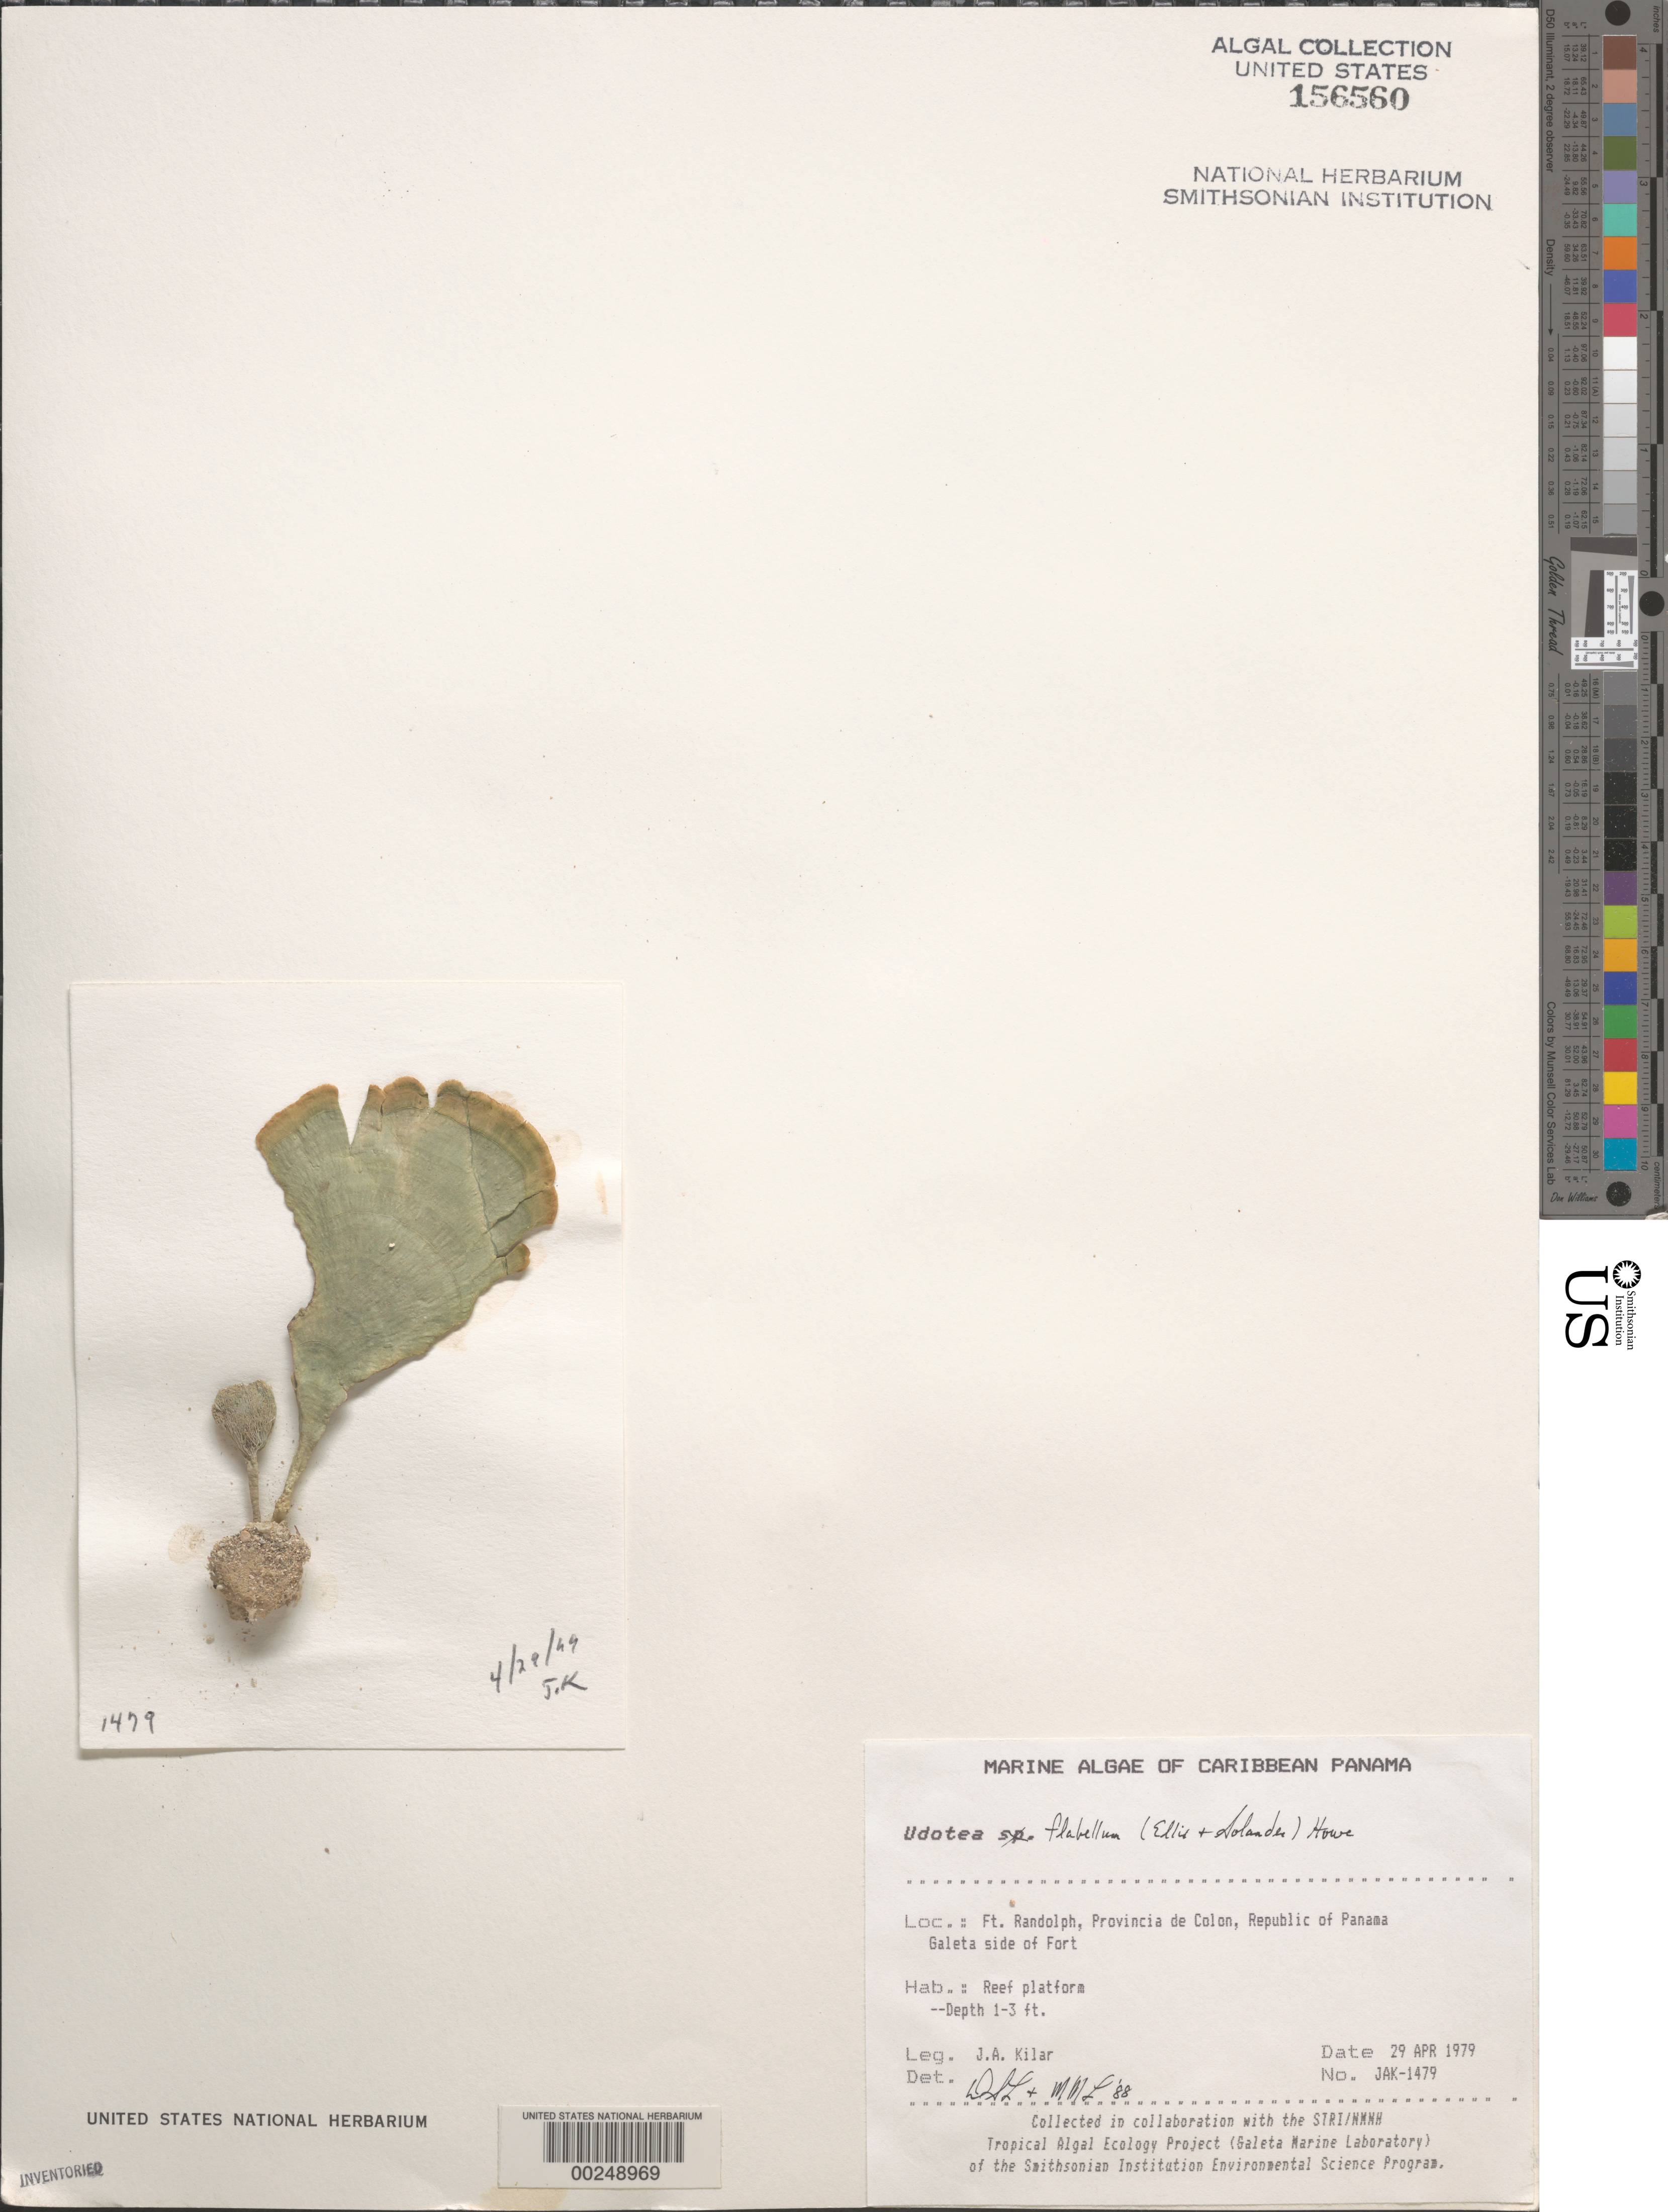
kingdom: Plantae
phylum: Chlorophyta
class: Ulvophyceae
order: Bryopsidales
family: Udoteaceae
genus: Udotea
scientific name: Udotea flabellum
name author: (J. Ellis & Sol.) M. Howe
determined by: Littler, D. S.; Littler, M. M.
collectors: J. A. Kilar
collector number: JAK-1479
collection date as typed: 29 Apr 1979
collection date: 1979-04-29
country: Panama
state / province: Colón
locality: Fort Randolph, Galeta side of fort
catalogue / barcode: US 156560